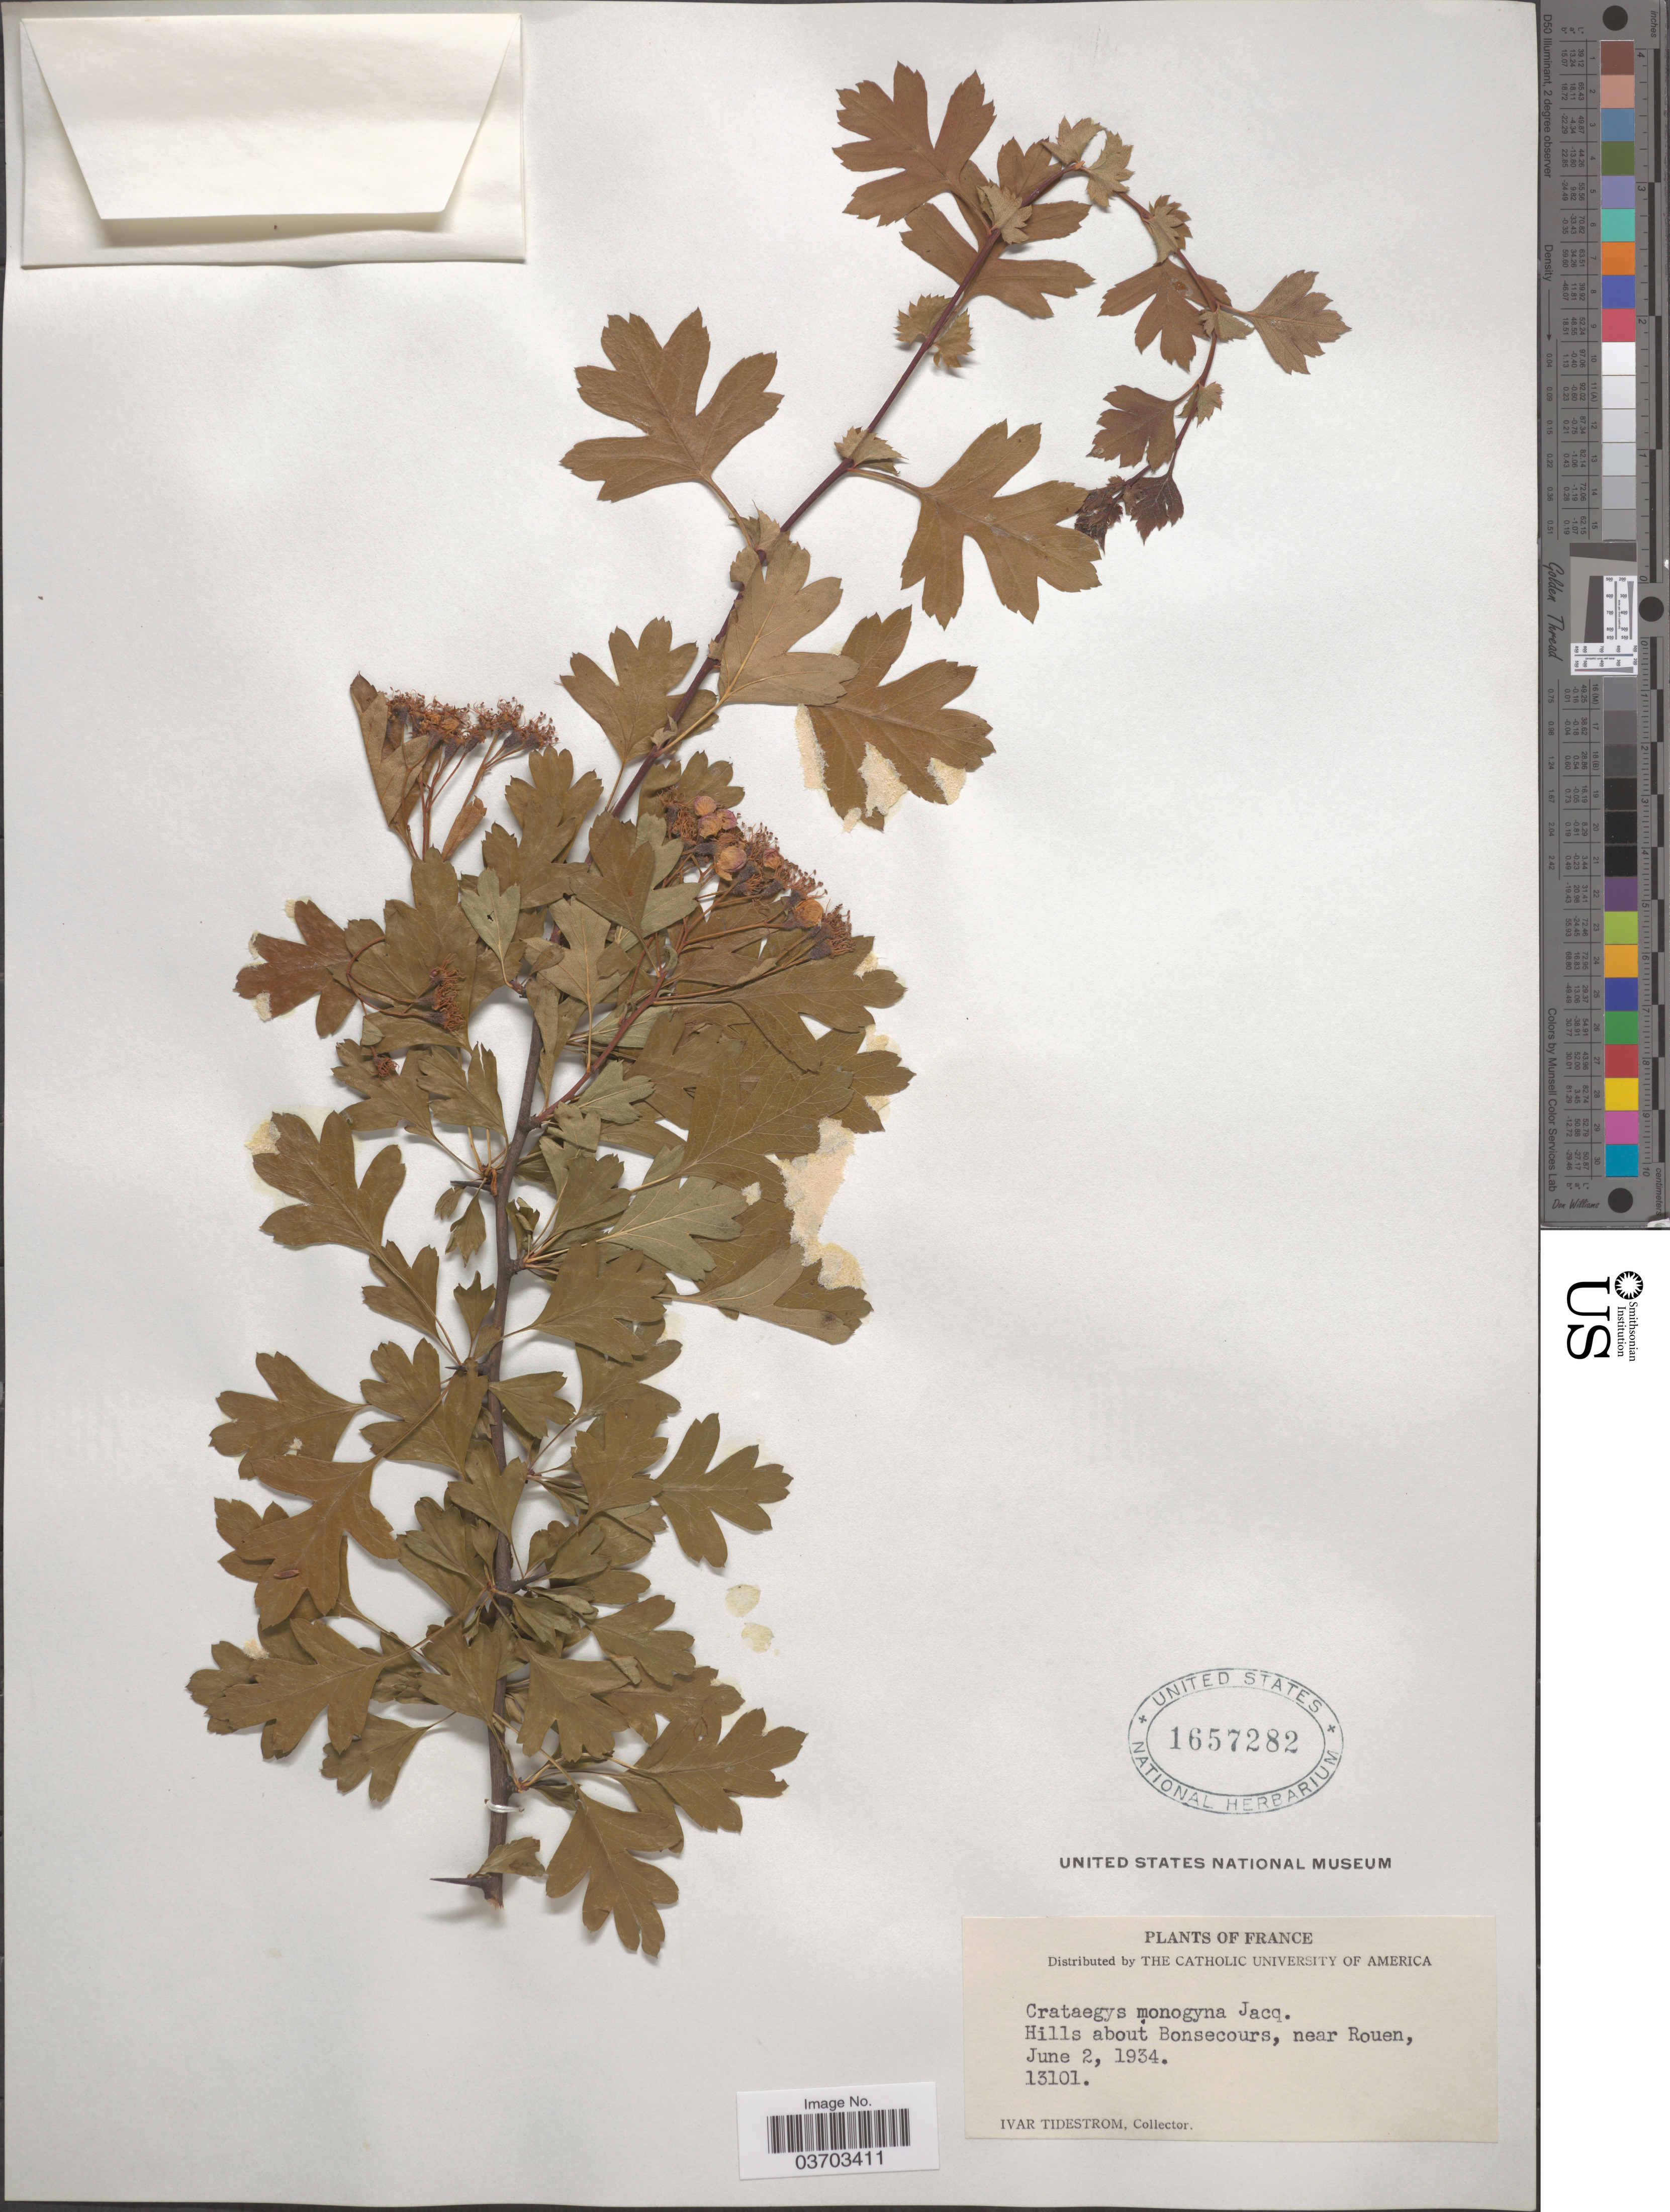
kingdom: Plantae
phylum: Tracheophyta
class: Magnoliopsida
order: Rosales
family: Rosaceae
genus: Crataegus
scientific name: Crataegus monogyna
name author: Lindin.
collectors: I. F. Tidestrom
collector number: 13101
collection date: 1934-06-02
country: France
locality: Hills about Bonsecours, near Rouen.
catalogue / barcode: US 1657282